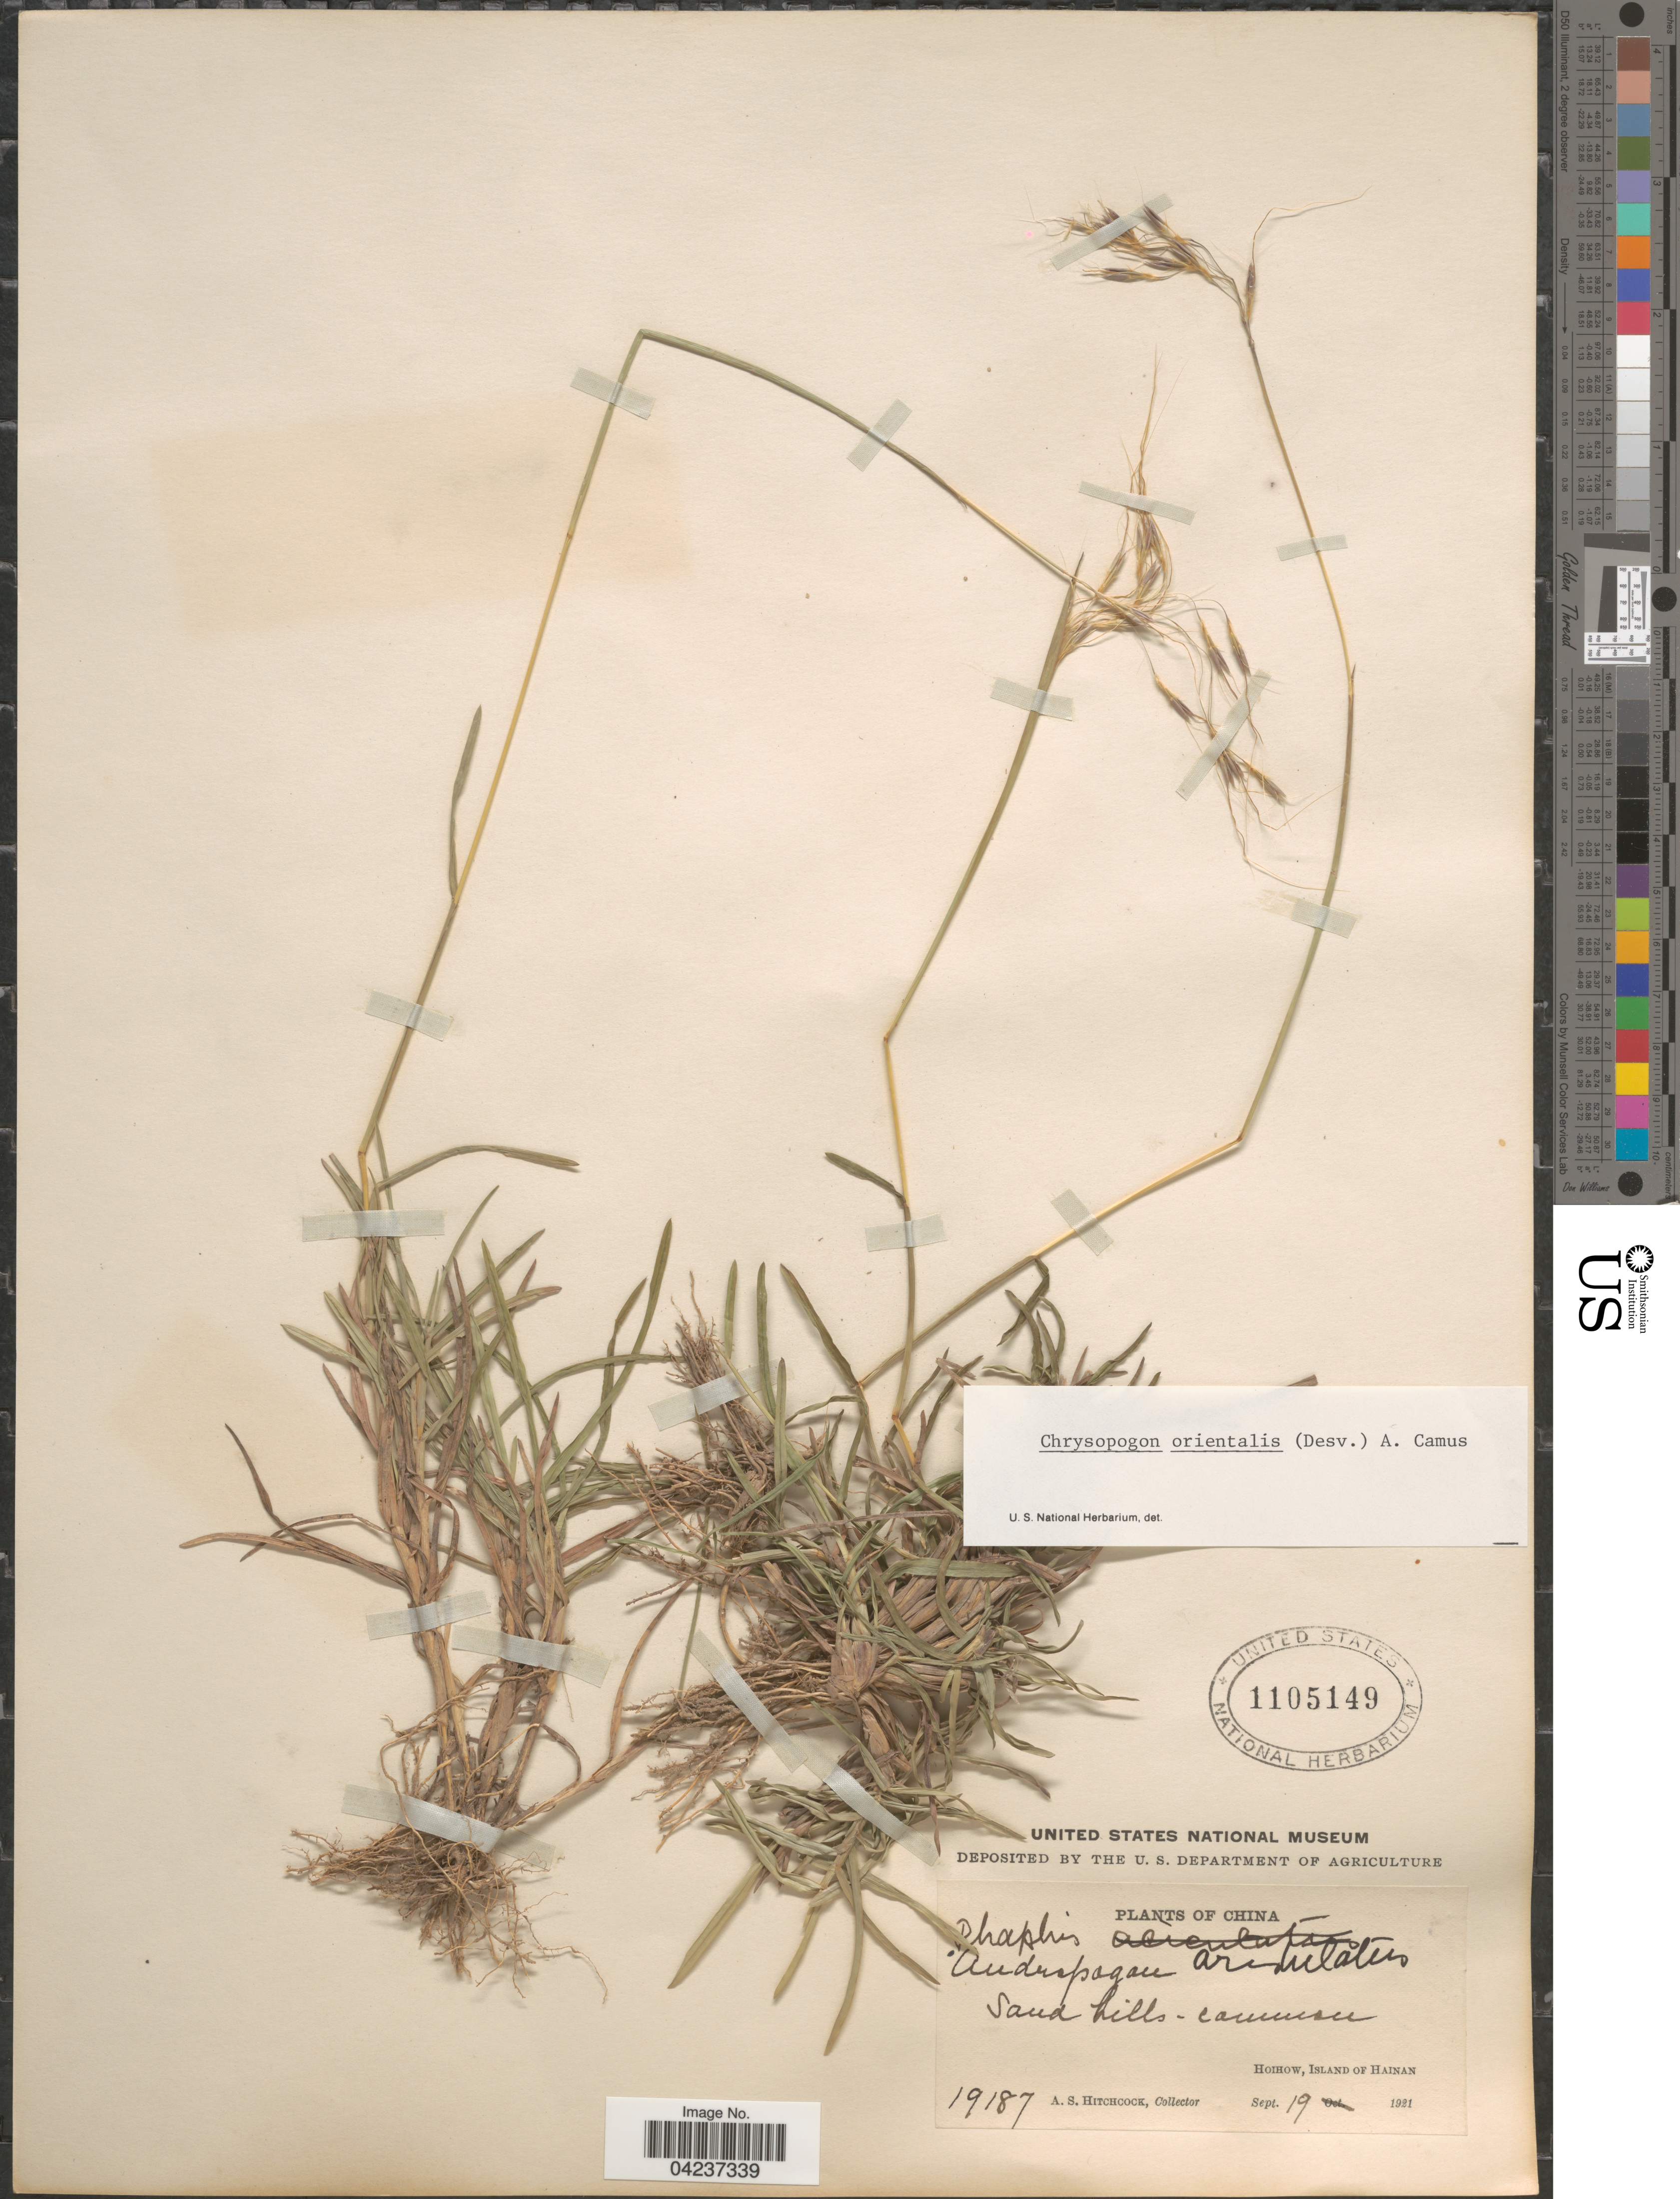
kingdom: Plantae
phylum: Tracheophyta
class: Liliopsida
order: Poales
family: Poaceae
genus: Chrysopogon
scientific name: Chrysopogon orientalis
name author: (Desv.) A. Camus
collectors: A. S. Hitchcock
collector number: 19187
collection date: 1921-09-19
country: China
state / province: Hainan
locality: Hoihow, Island Of Hainan.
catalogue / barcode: US 1105149